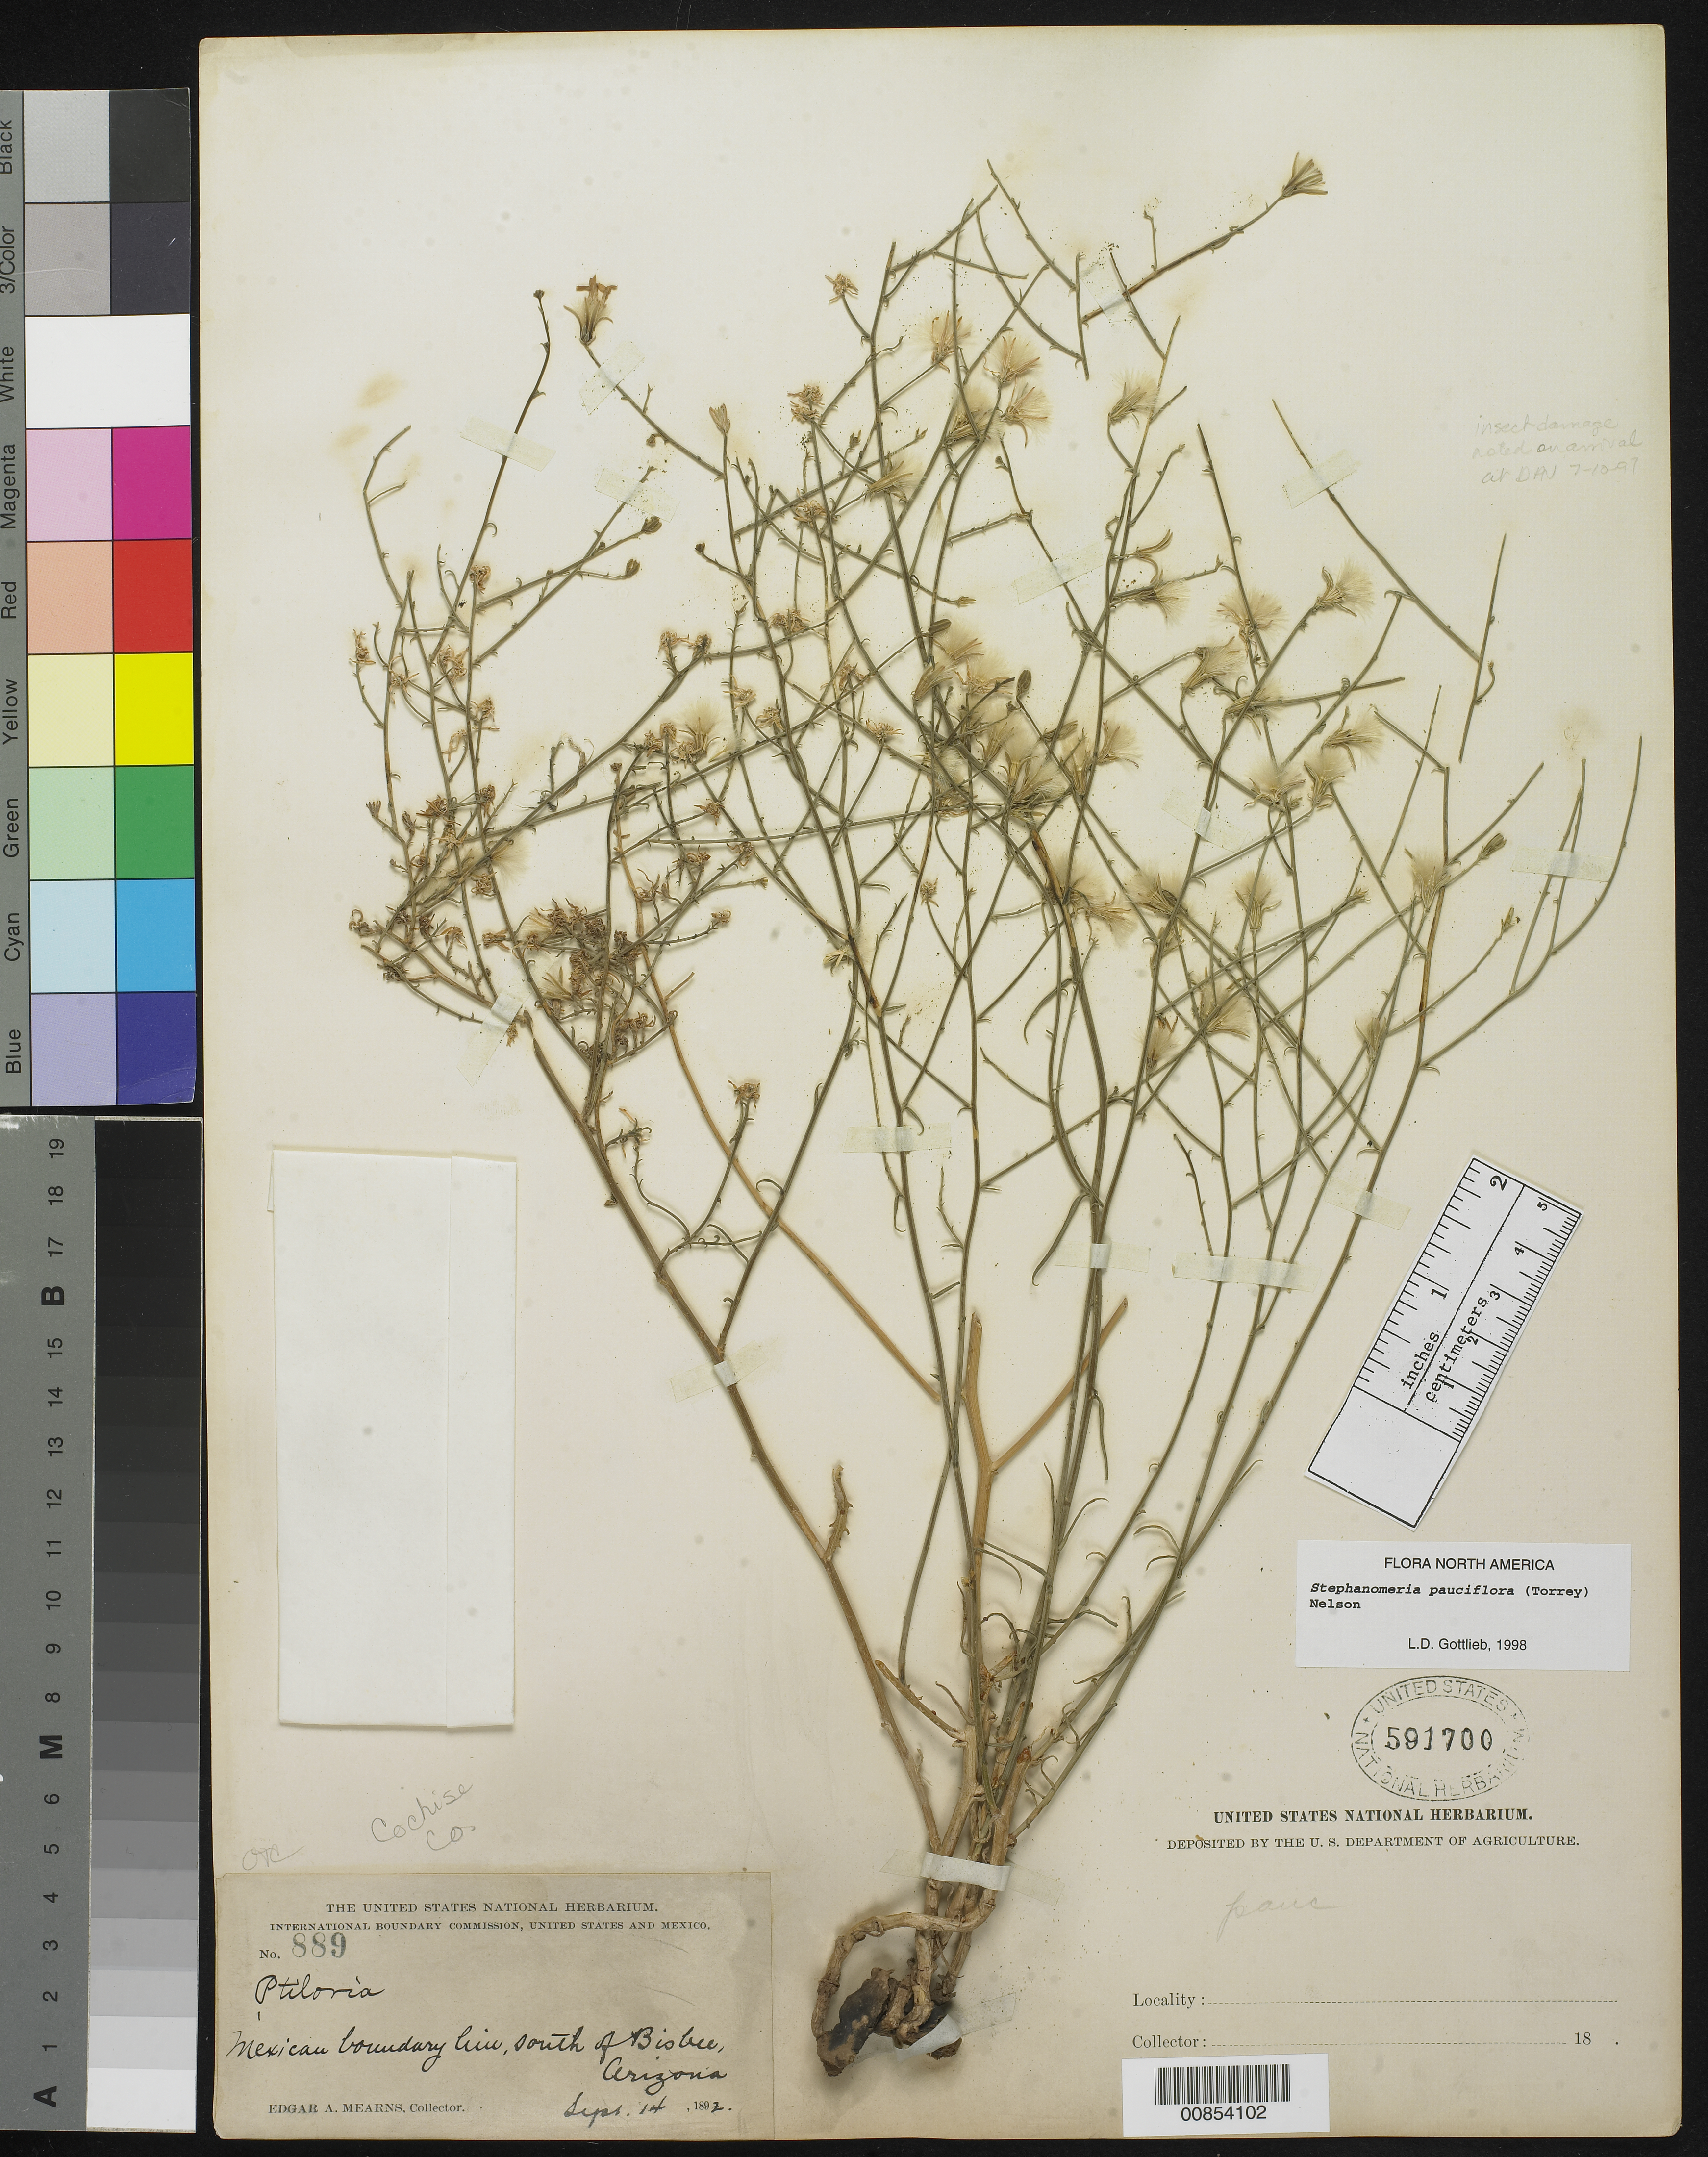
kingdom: Plantae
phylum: Tracheophyta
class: Magnoliopsida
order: Asterales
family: Asteraceae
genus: Stephanomeria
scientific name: Stephanomeria pauciflora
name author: (Torr.) A. Nelson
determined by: Gottlieb, L. D., (DAV), University of California Davis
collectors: E. A. Mearns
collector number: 889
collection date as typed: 14 Sep 1892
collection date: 1892-09-14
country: United States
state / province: Arizona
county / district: Cochise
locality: Mexican Boundary Line, S of Bisbee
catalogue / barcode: US 591700